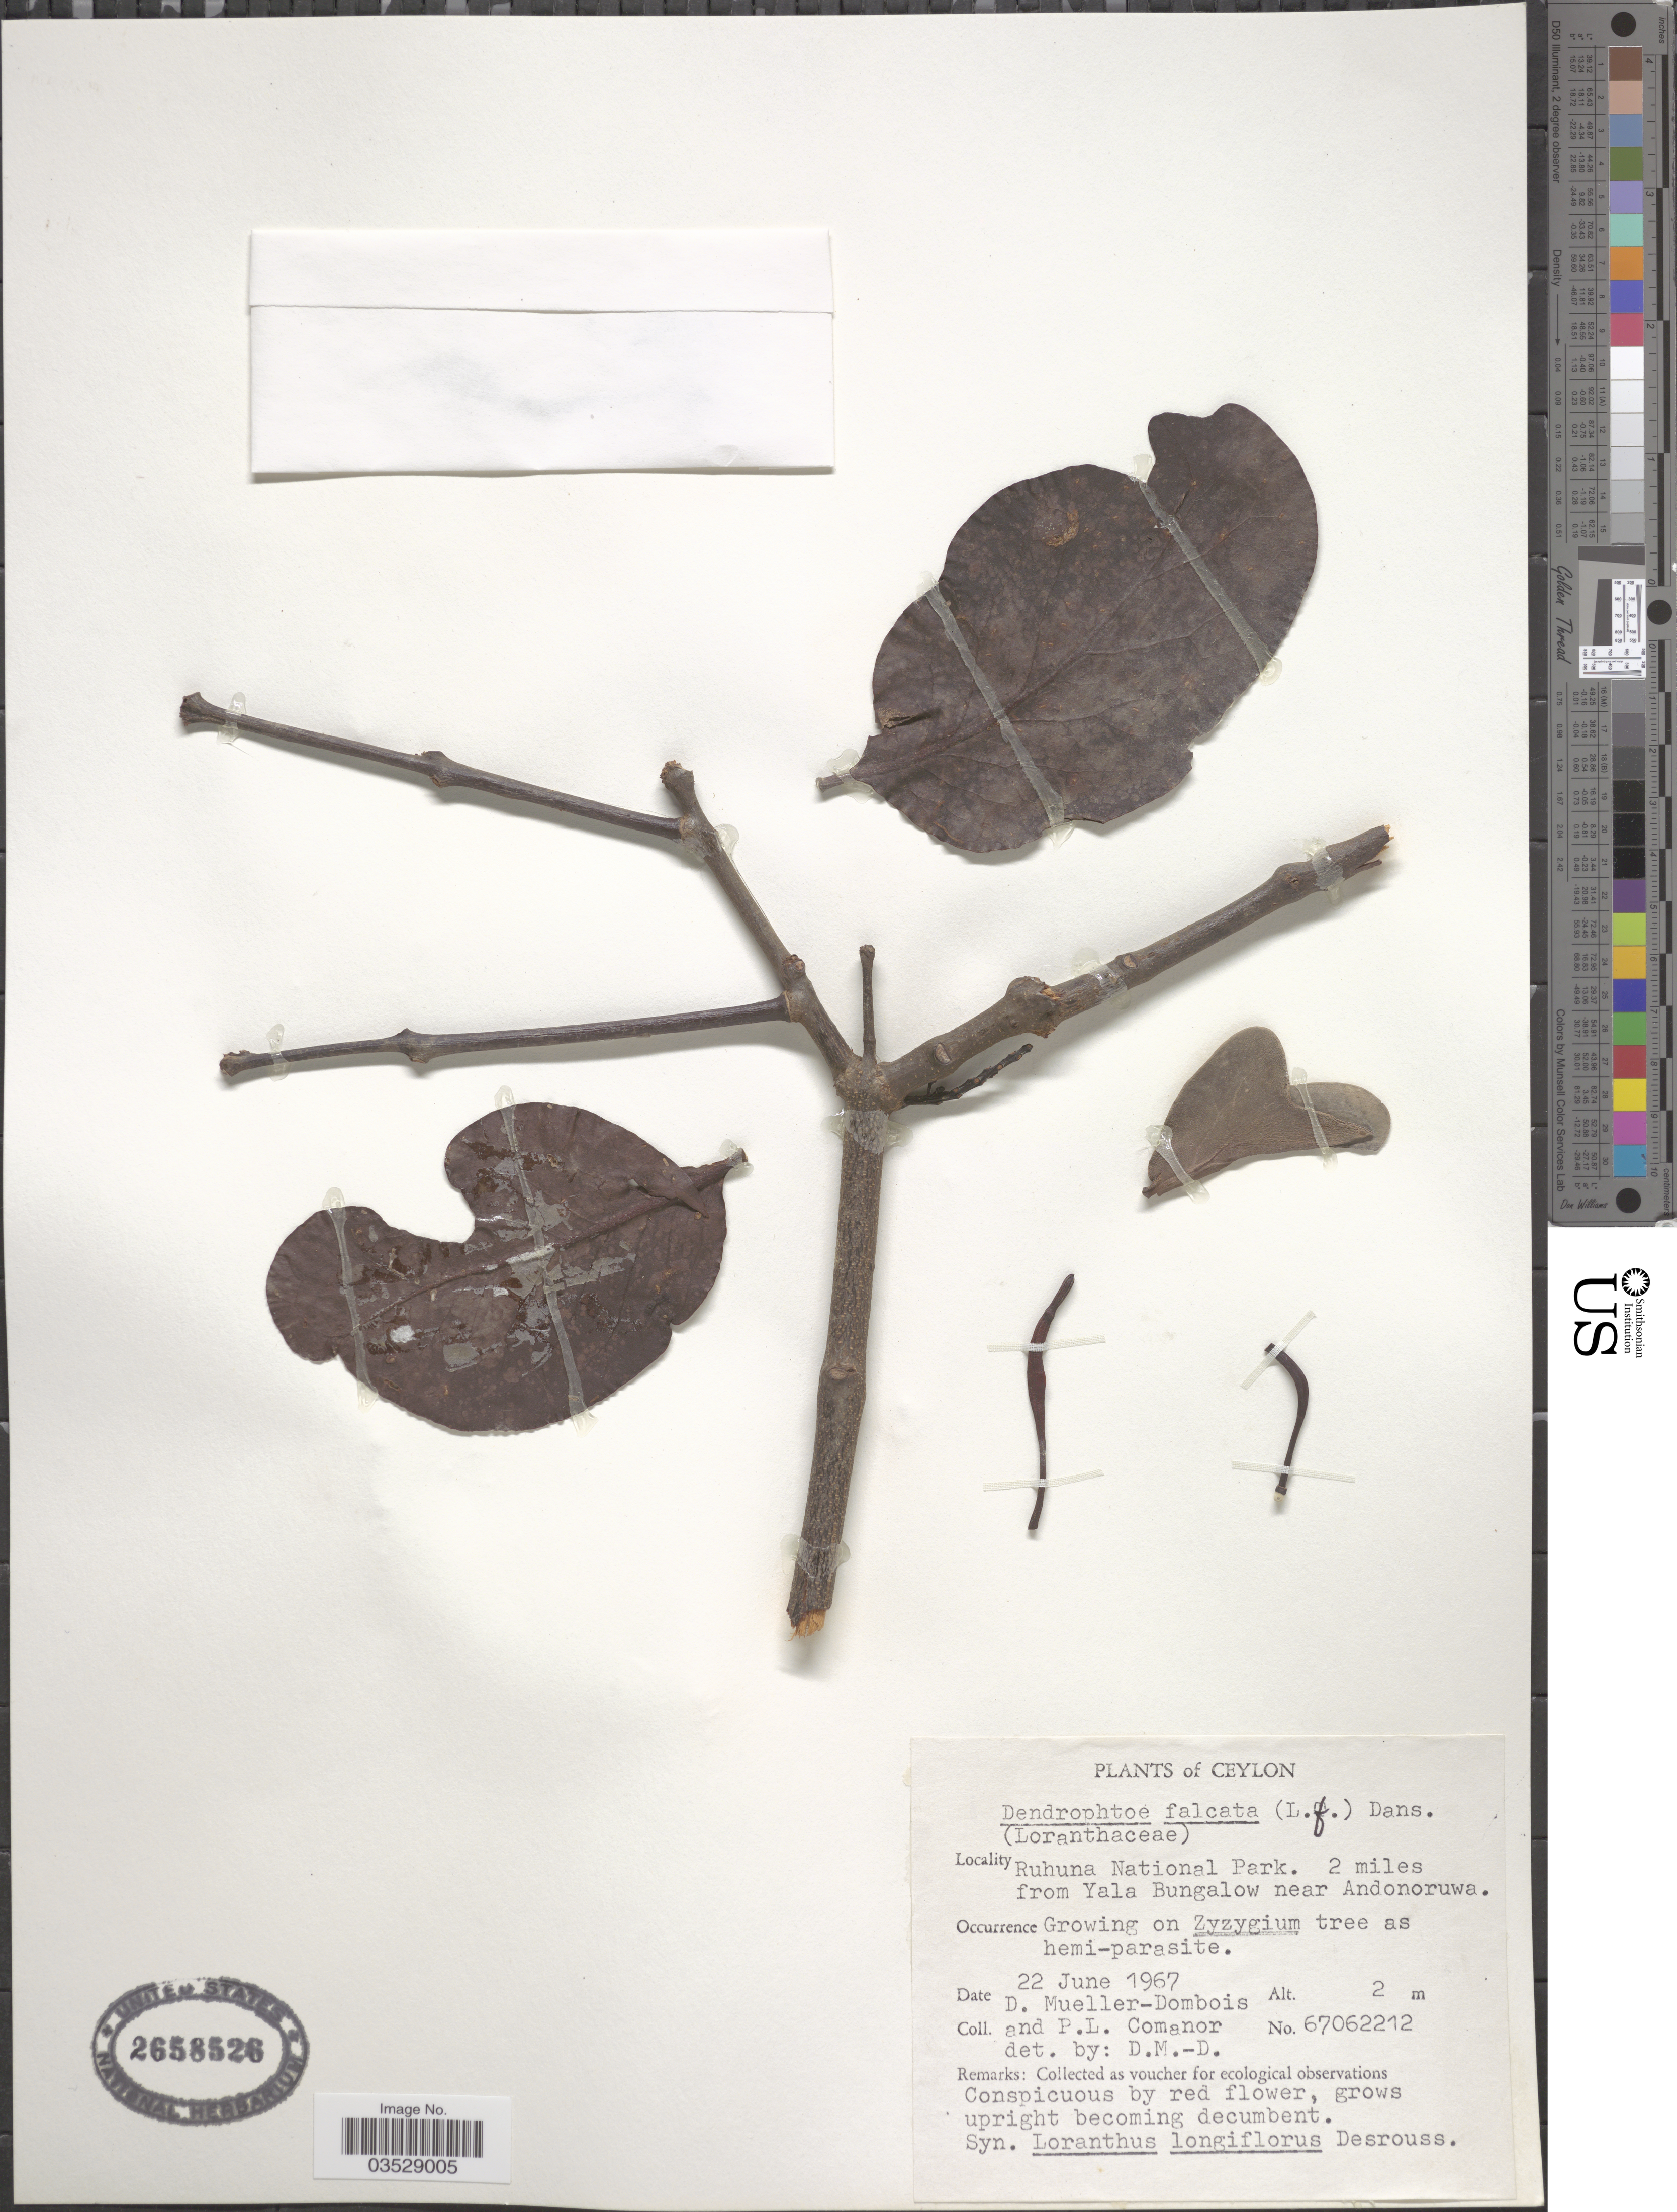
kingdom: Plantae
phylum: Tracheophyta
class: Magnoliopsida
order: Santalales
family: Loranthaceae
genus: Dendrophthoe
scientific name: Dendrophthoe falcata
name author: (L. f.) Ettingsh.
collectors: D. Mueller-Dombois & P. Comanor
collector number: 67062212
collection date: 1967-06-22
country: Sri Lanka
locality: Ceylon. Ruhuna National Park. 2 miles from Yala Bungalow near Andonoruwa.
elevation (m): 2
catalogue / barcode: US 2658526